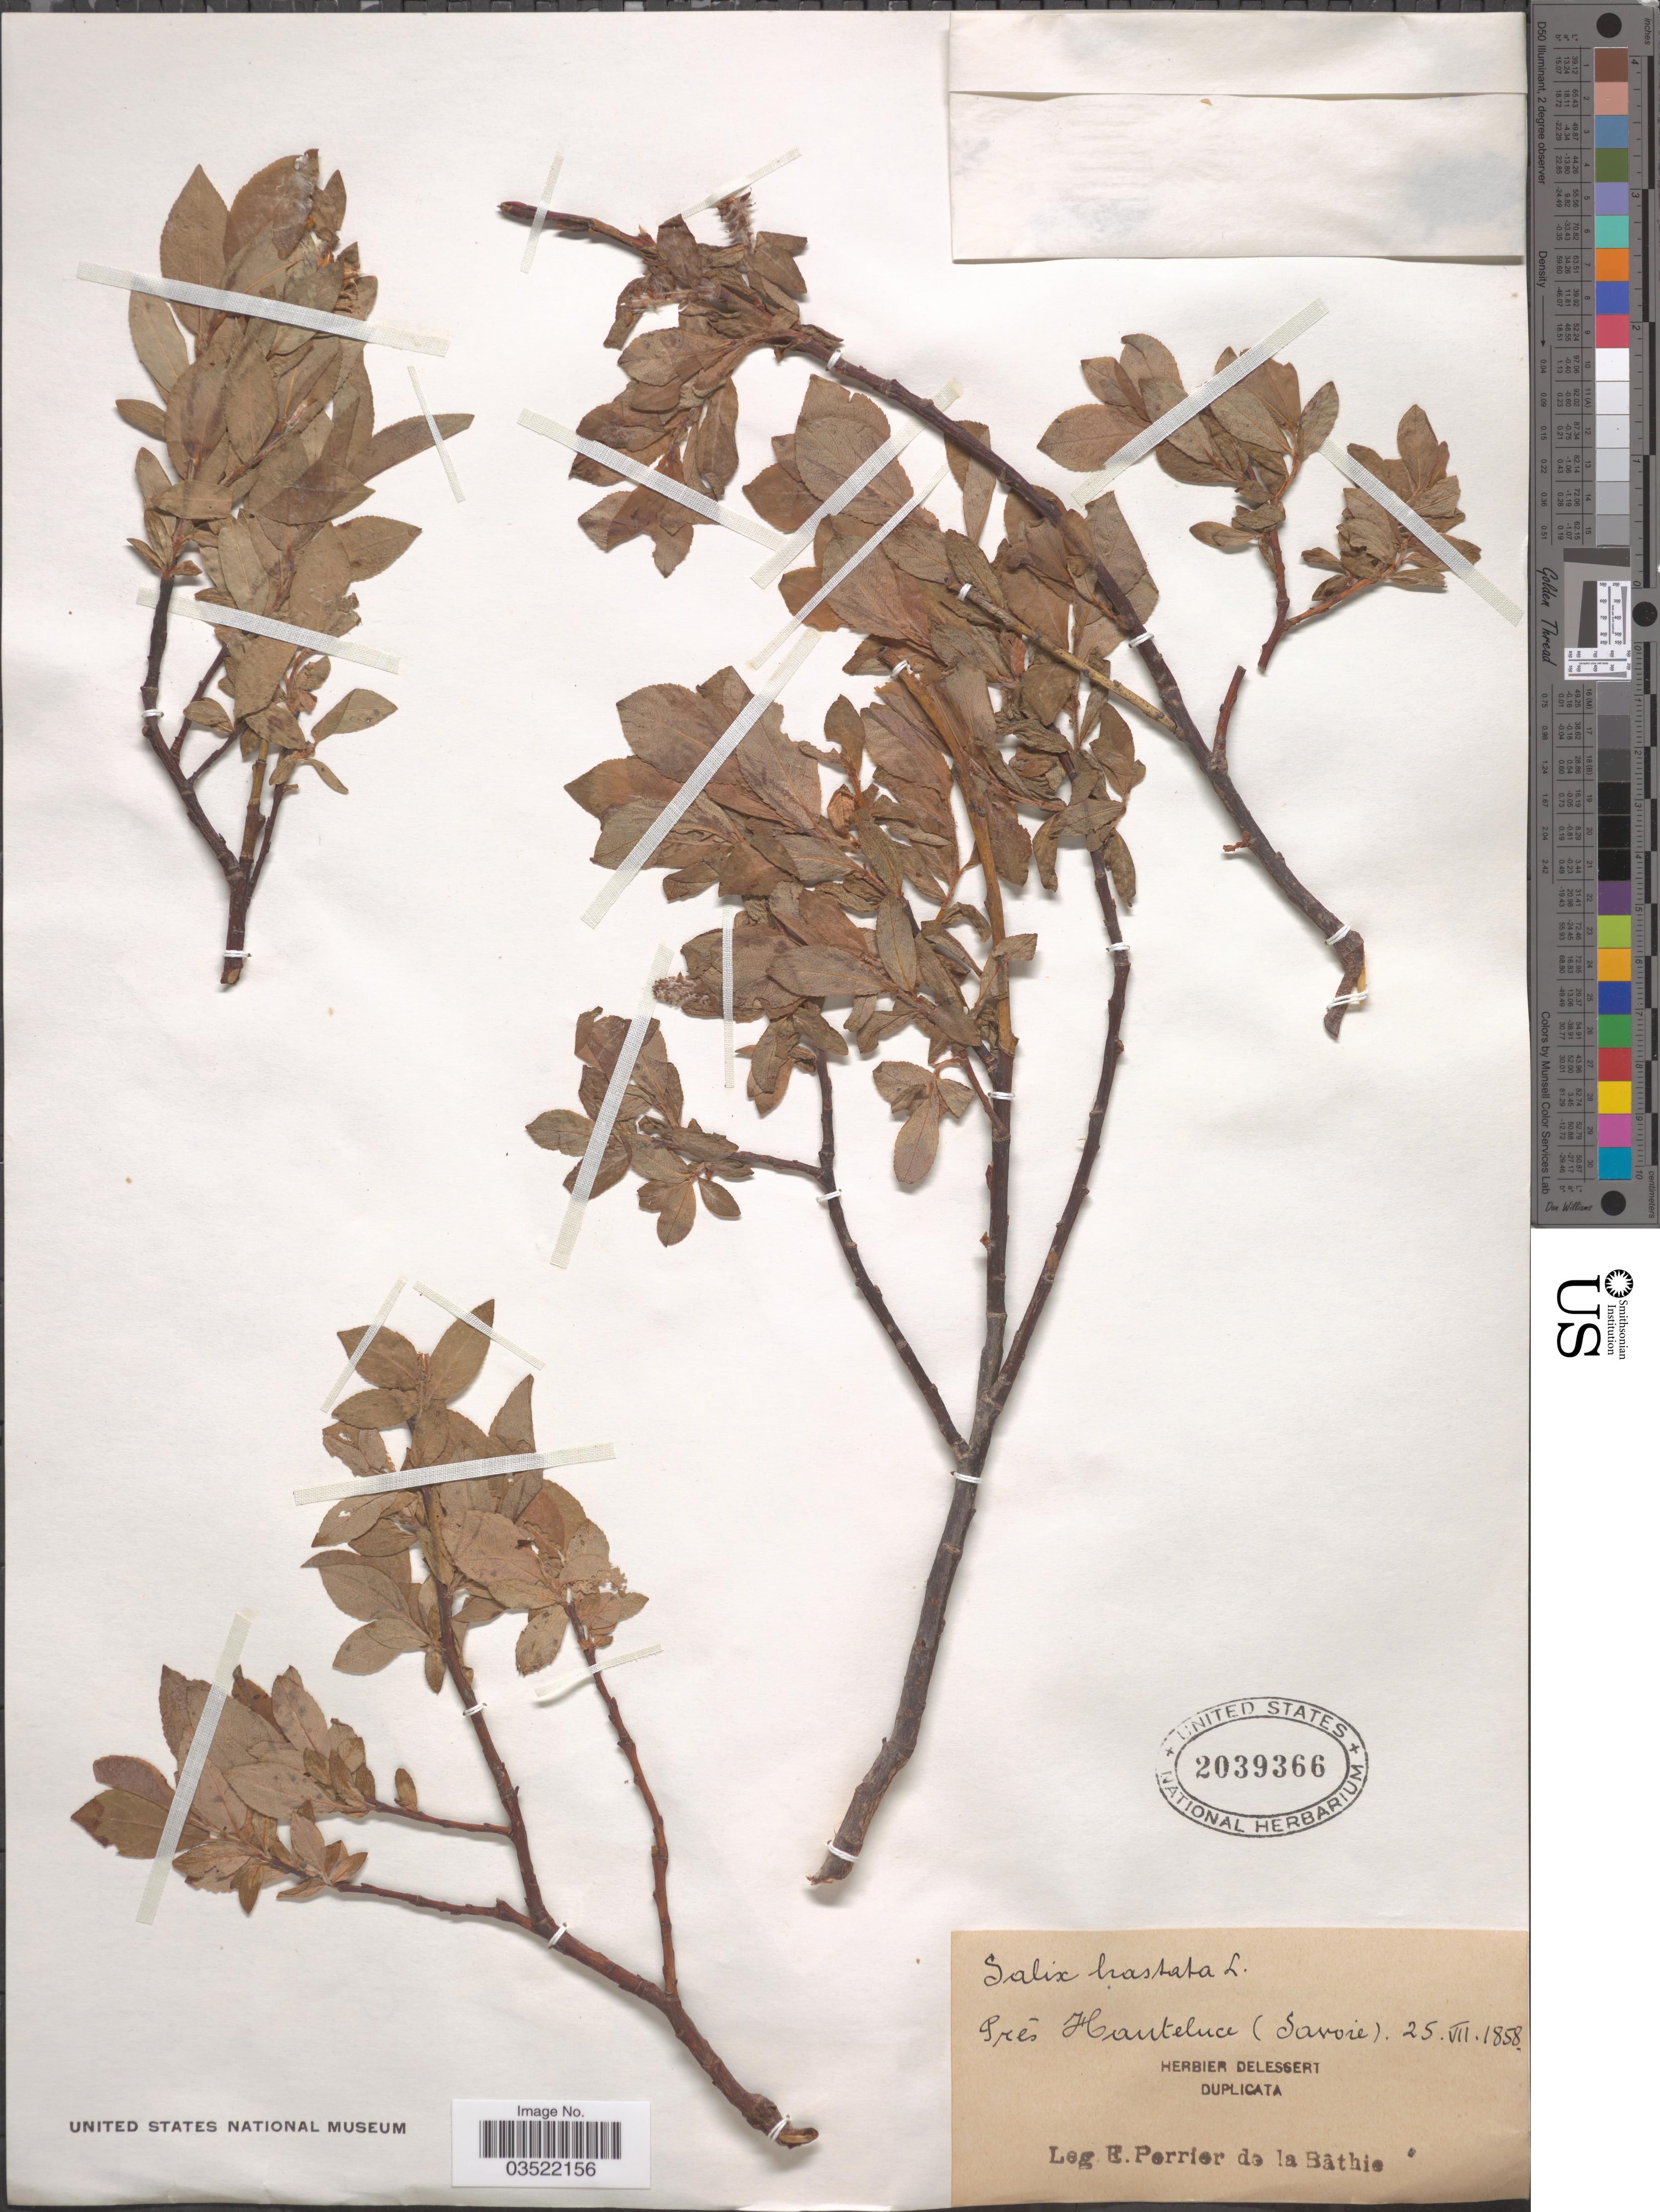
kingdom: Plantae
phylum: Tracheophyta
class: Magnoliopsida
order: Malpighiales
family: Salicaceae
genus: Salix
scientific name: Salix hastata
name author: L.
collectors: E. Perrier de la Bâthie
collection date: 1858-07-25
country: France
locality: Prés Hauteluce (Savoie).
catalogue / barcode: US 2039366